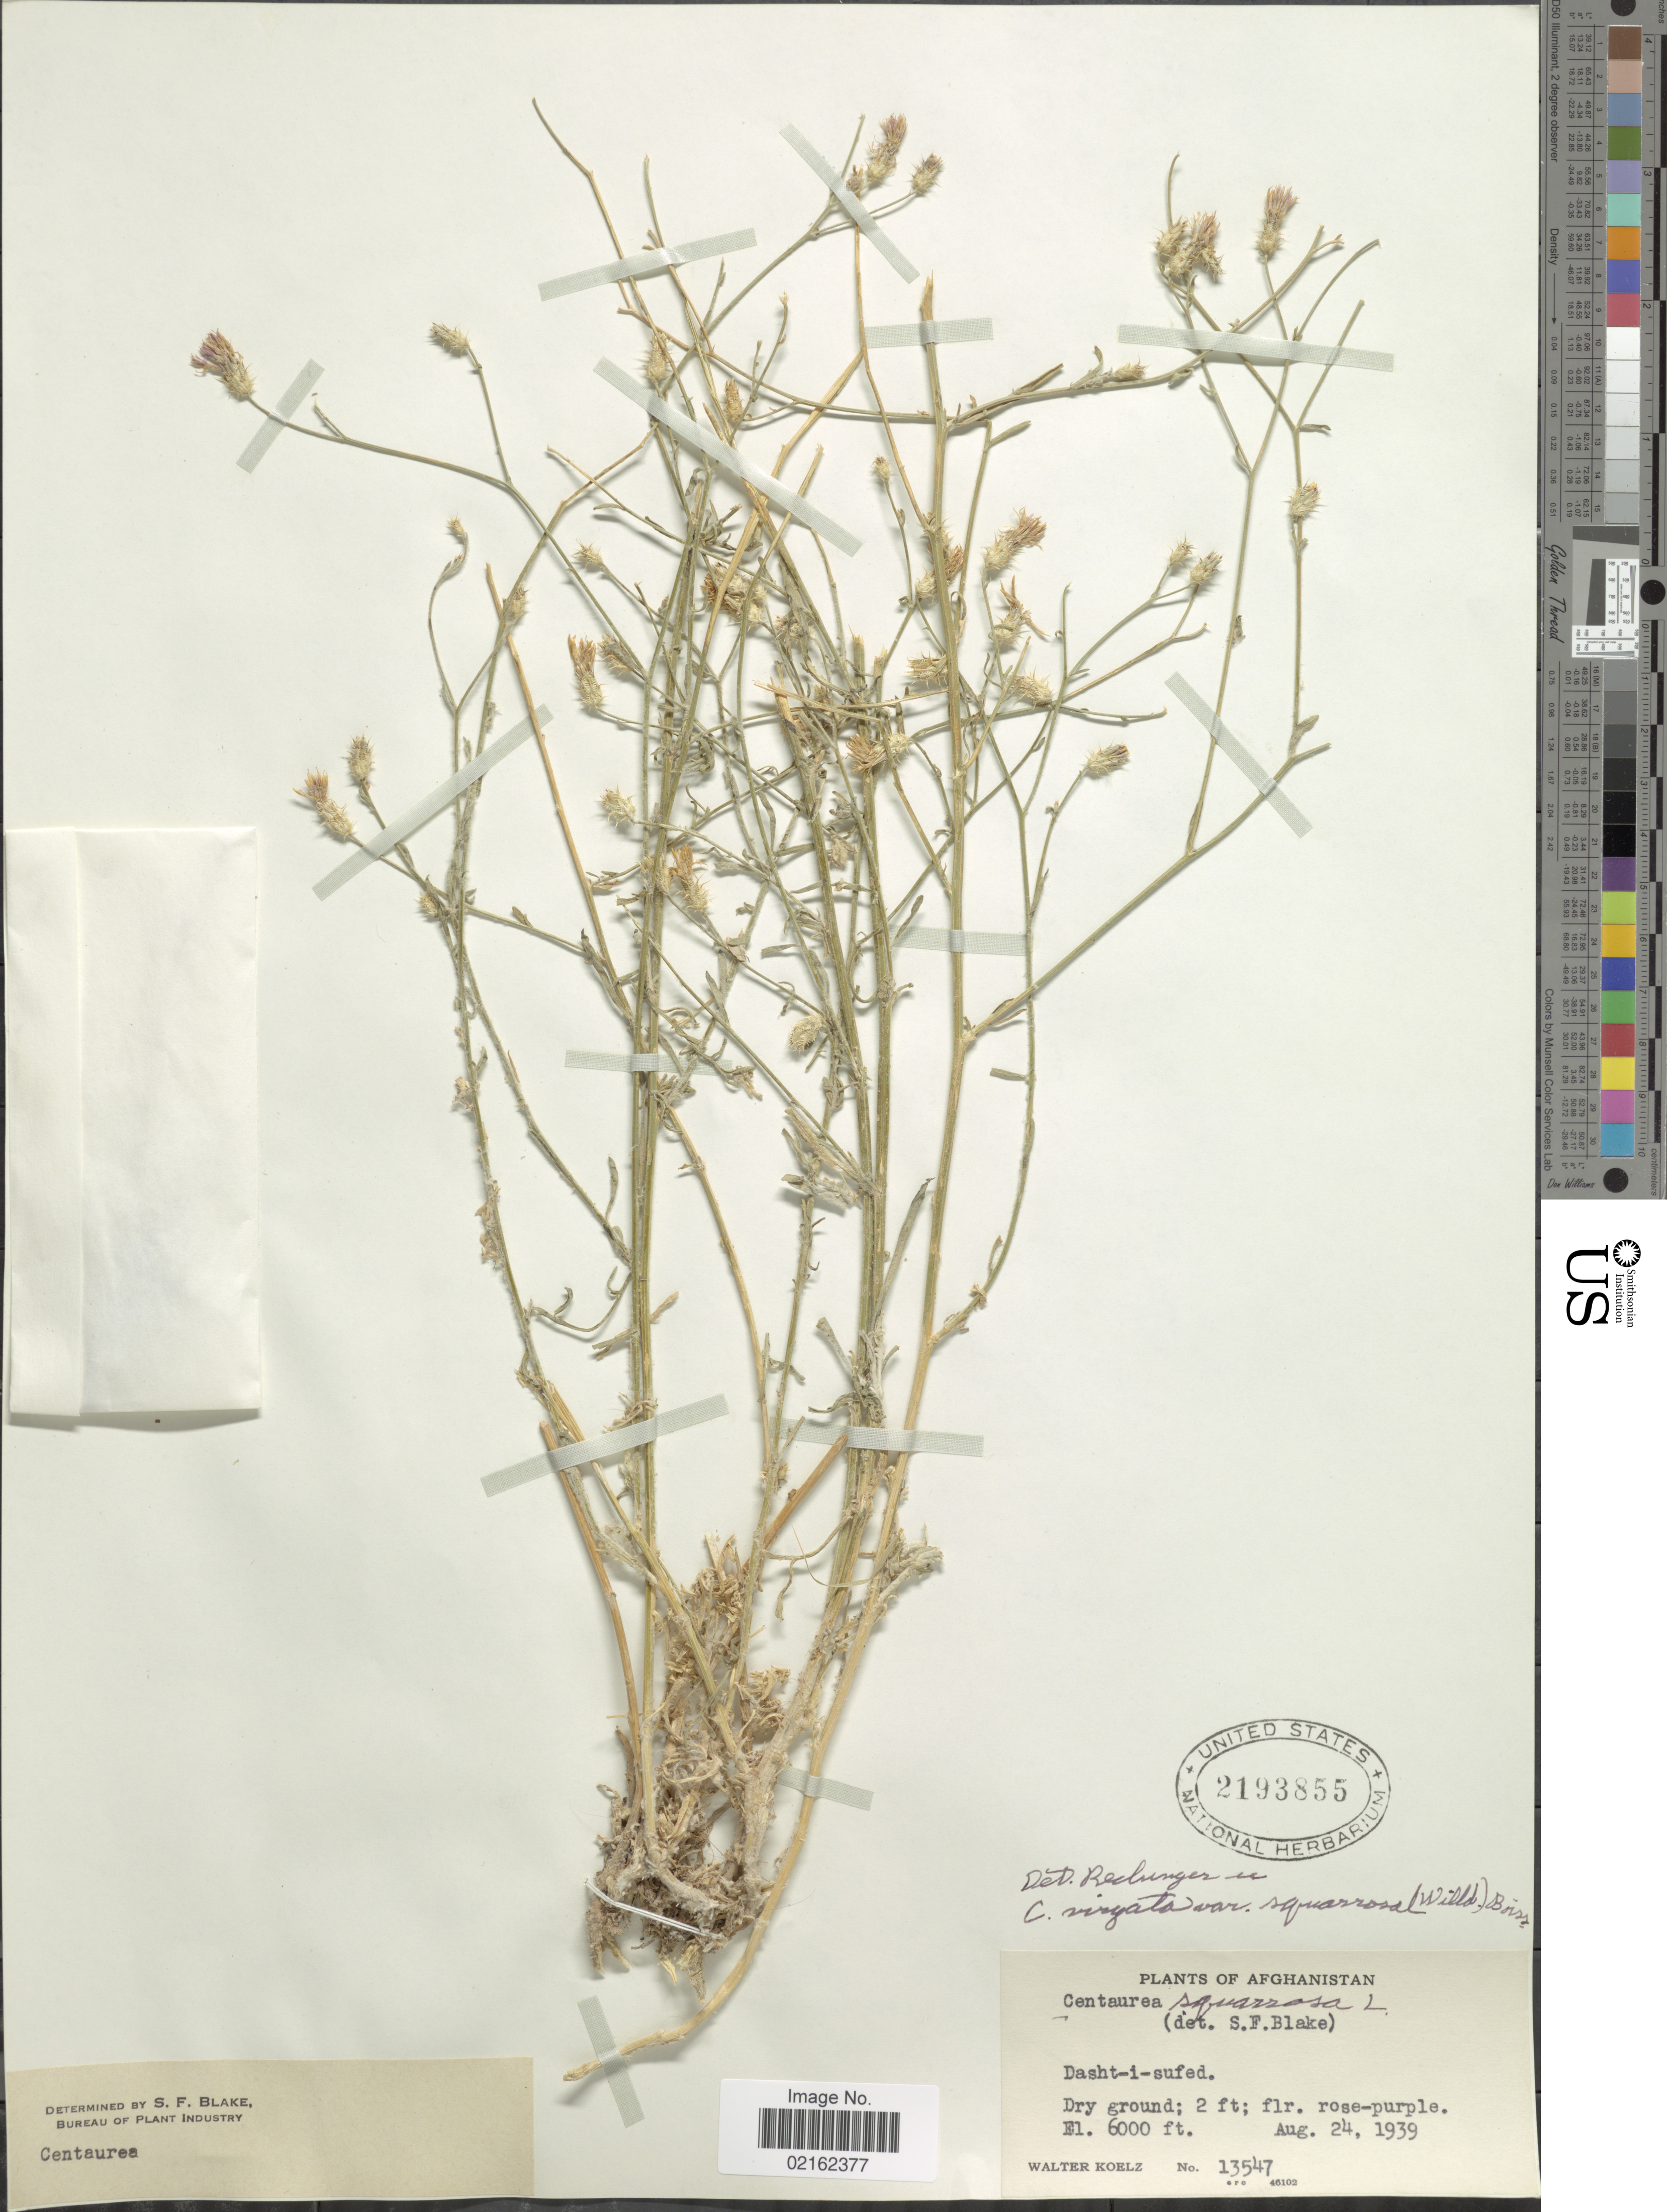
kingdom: Plantae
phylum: Tracheophyta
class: Magnoliopsida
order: Asterales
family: Asteraceae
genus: Centaurea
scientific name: Centaurea virgata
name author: Lam.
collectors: W. N. Koelz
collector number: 13547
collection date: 1939-08-24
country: Afghanistan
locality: Dasht-i-sufed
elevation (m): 1829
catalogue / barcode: US 2193855